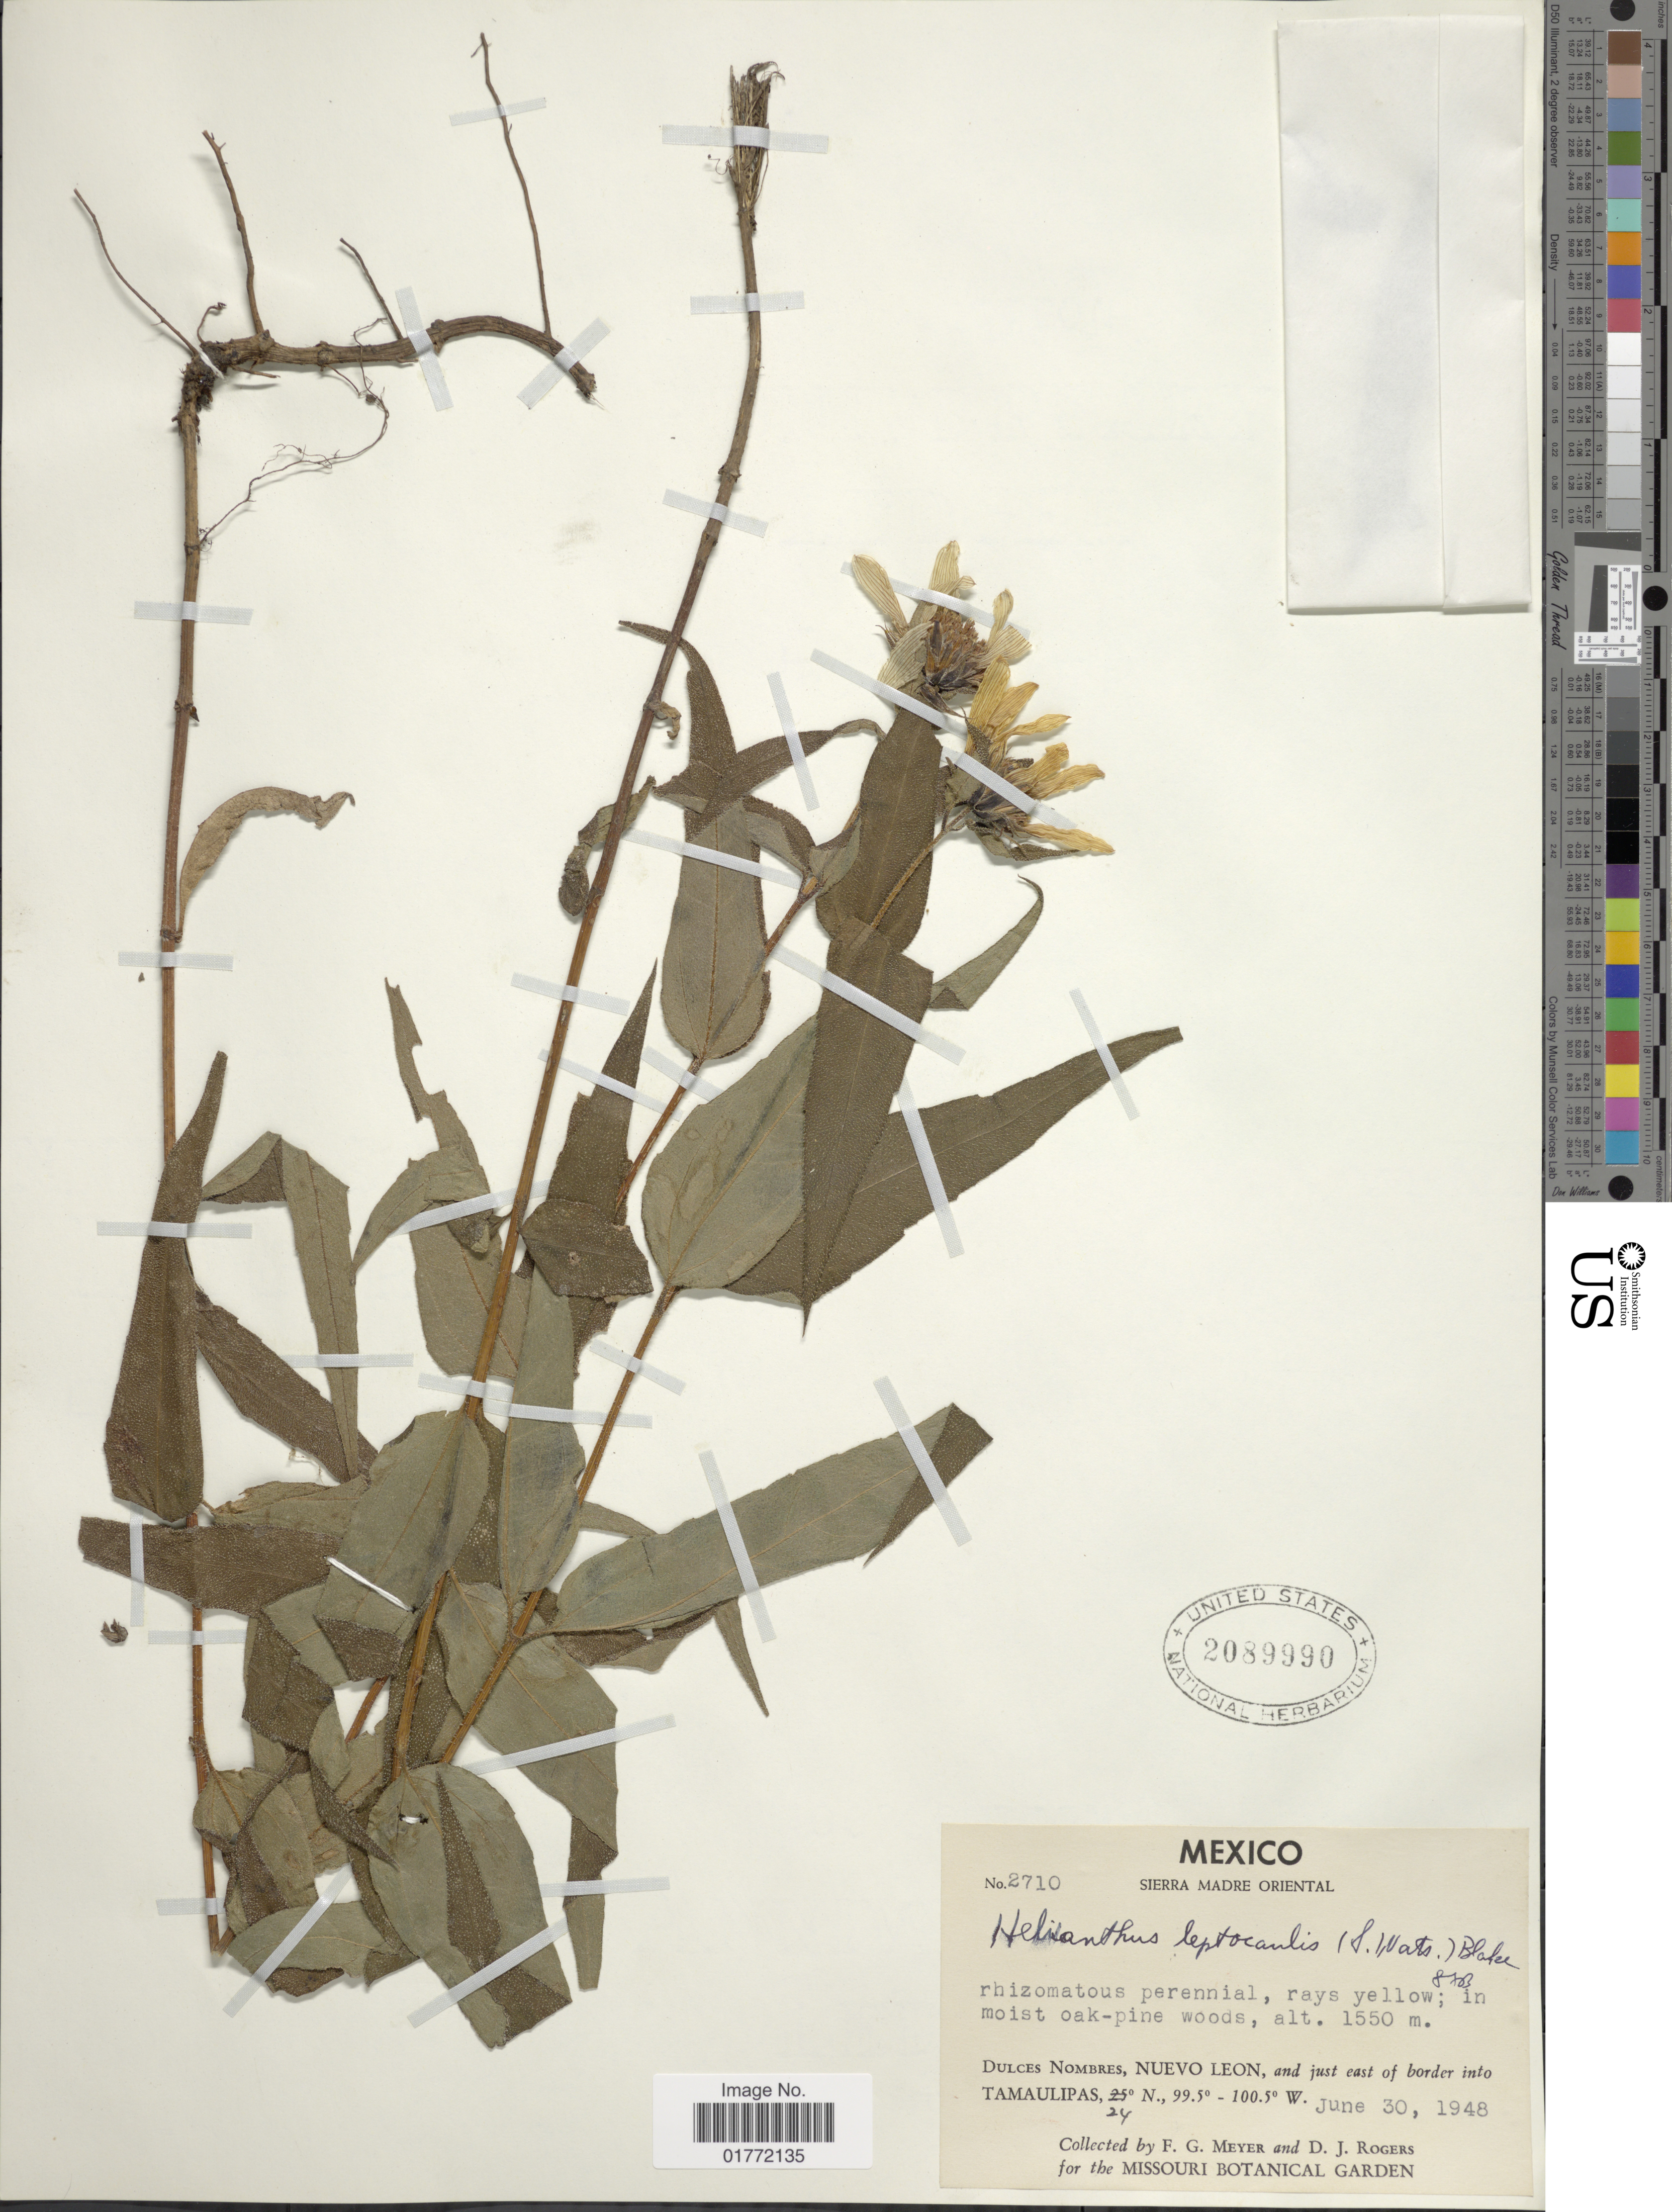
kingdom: Plantae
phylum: Tracheophyta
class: Magnoliopsida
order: Asterales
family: Asteraceae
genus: Helianthus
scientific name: Helianthus leptocaulis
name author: (S. Watson) Blake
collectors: F. G. Meyer & D. J. Rogers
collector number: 2710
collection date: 1948-06-30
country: Mexico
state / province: Nuevo León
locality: Sierra Madre Oriental, Dulces Nombres, and just east of border into Tamaulipas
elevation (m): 1550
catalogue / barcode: US 2089990